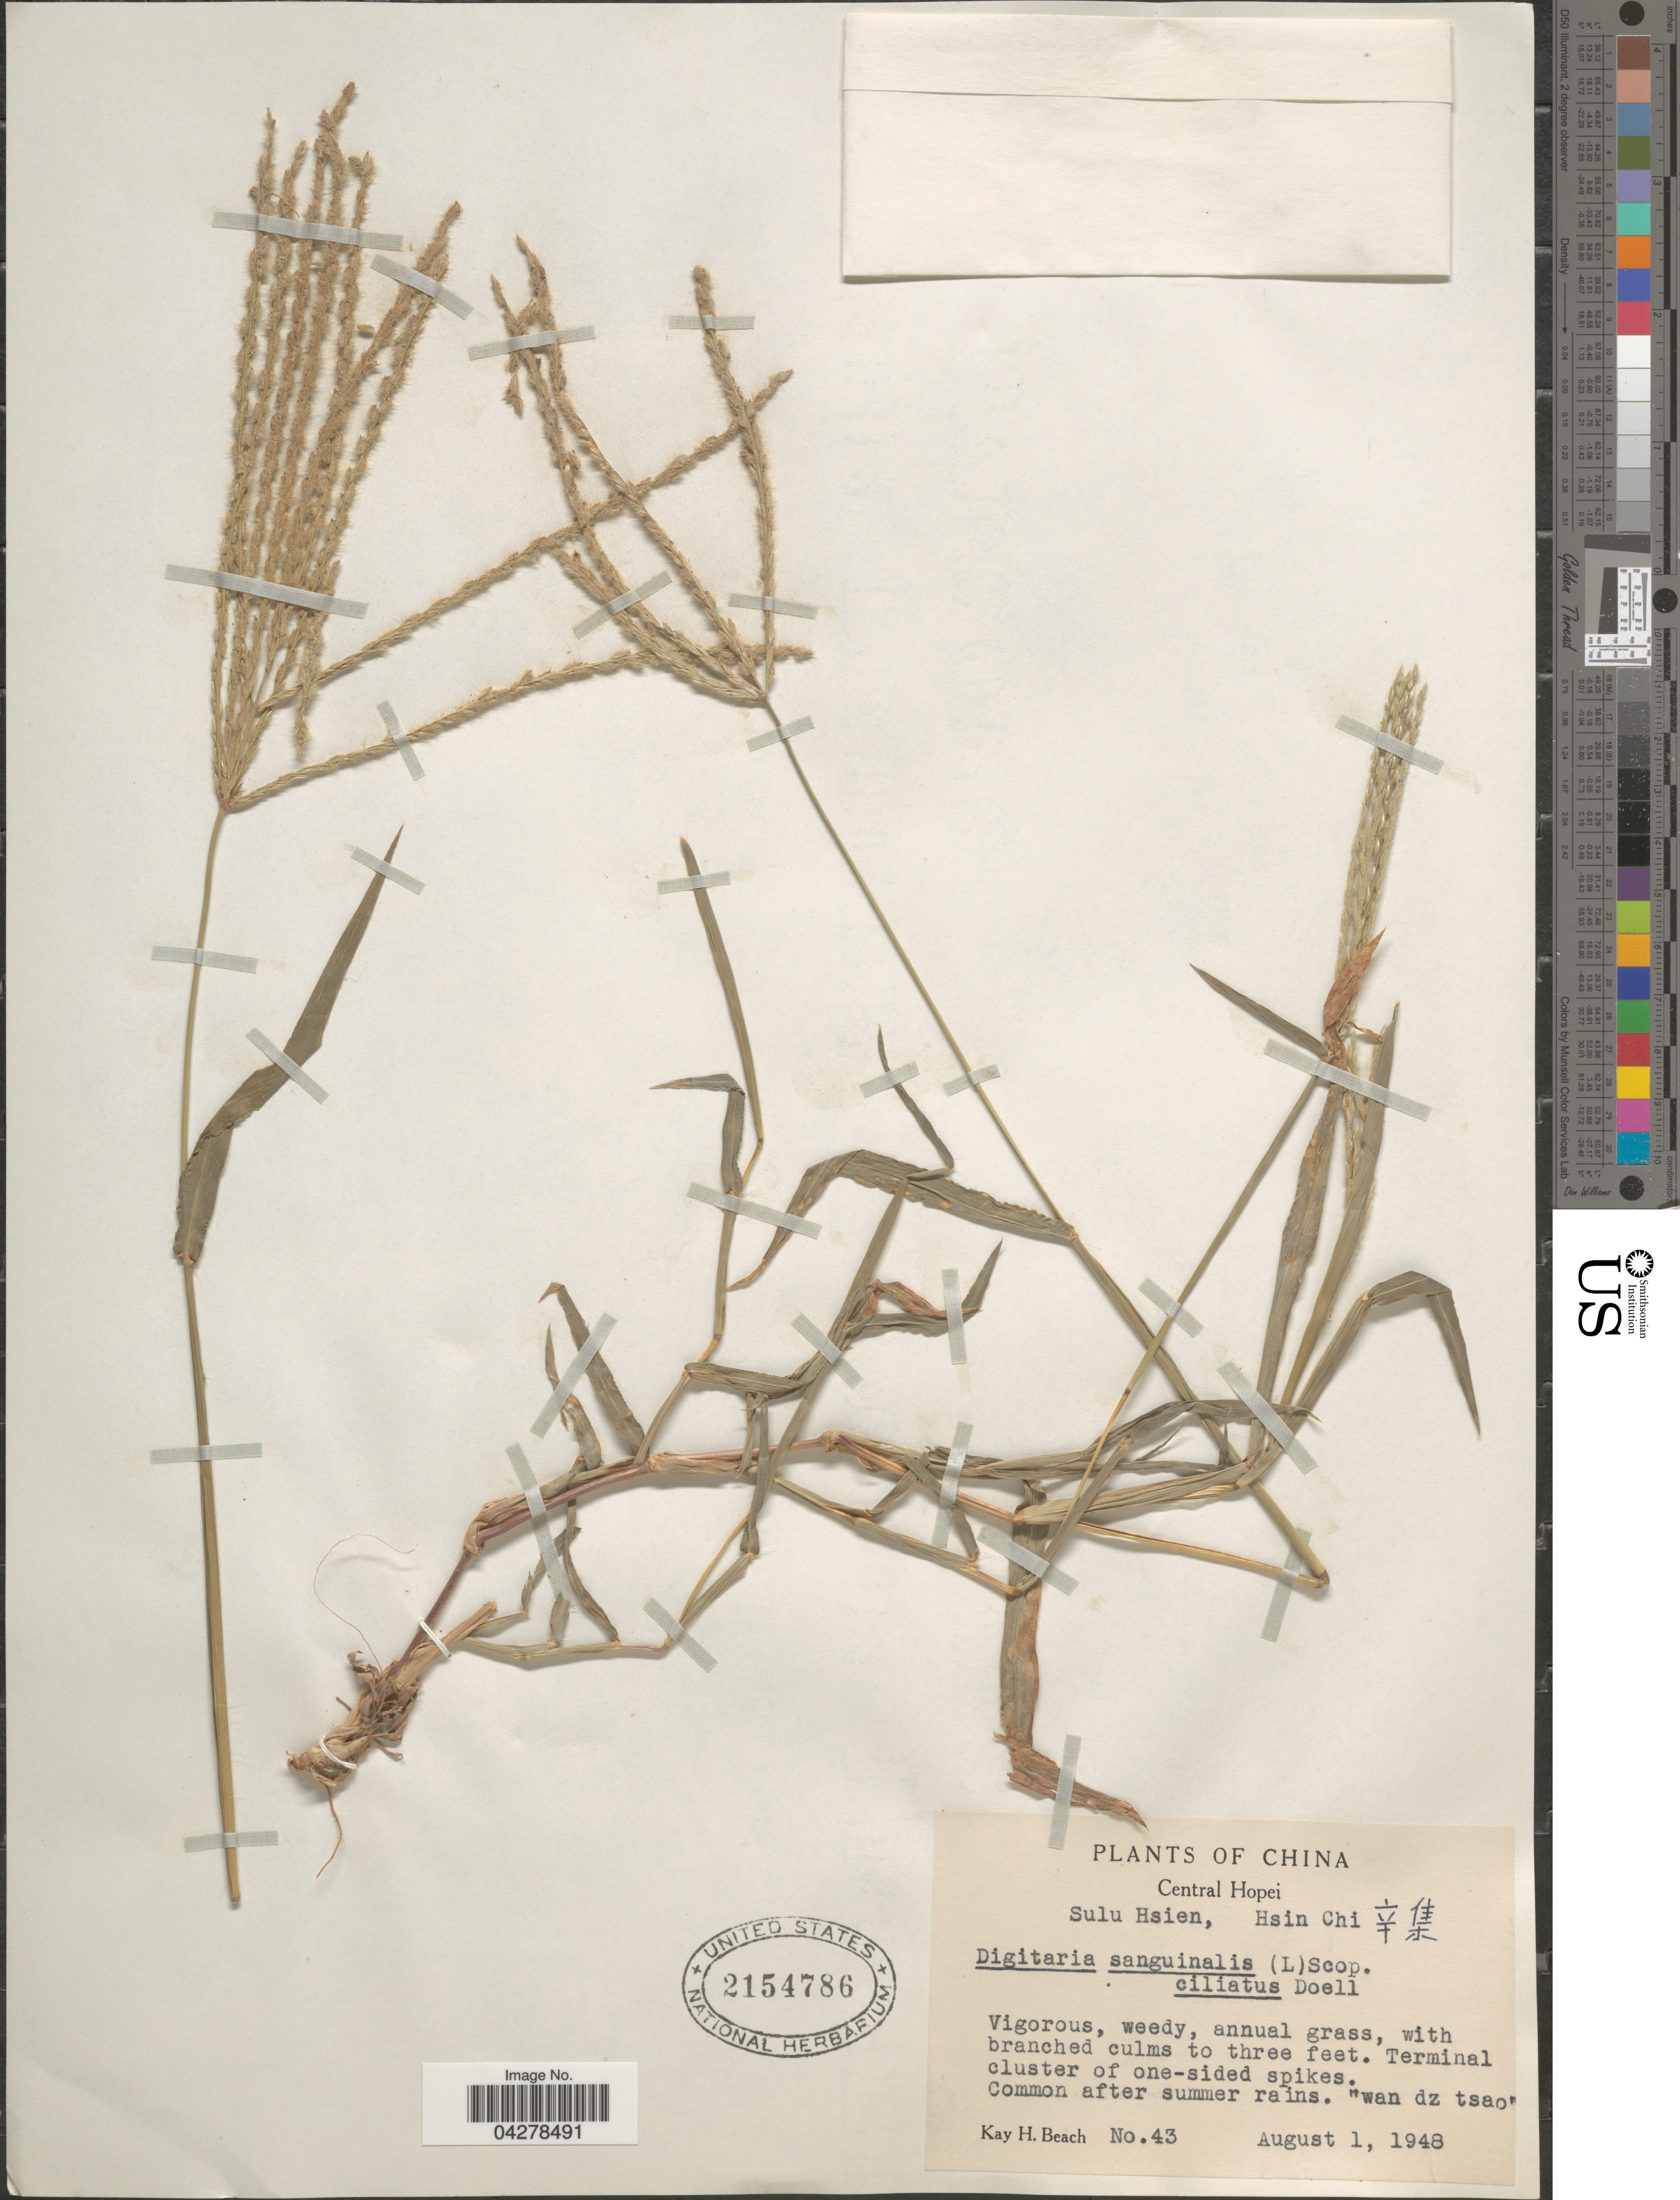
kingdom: Plantae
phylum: Tracheophyta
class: Liliopsida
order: Poales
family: Poaceae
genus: Digitaria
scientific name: Digitaria sanguinalis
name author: (L.) Scop.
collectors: K. H. Beach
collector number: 43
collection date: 1948-08-01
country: China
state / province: Hebei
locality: Central Hopei. Sulu Hsien, Hsin Chi X. "wan dz tsao".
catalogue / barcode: US 2154786